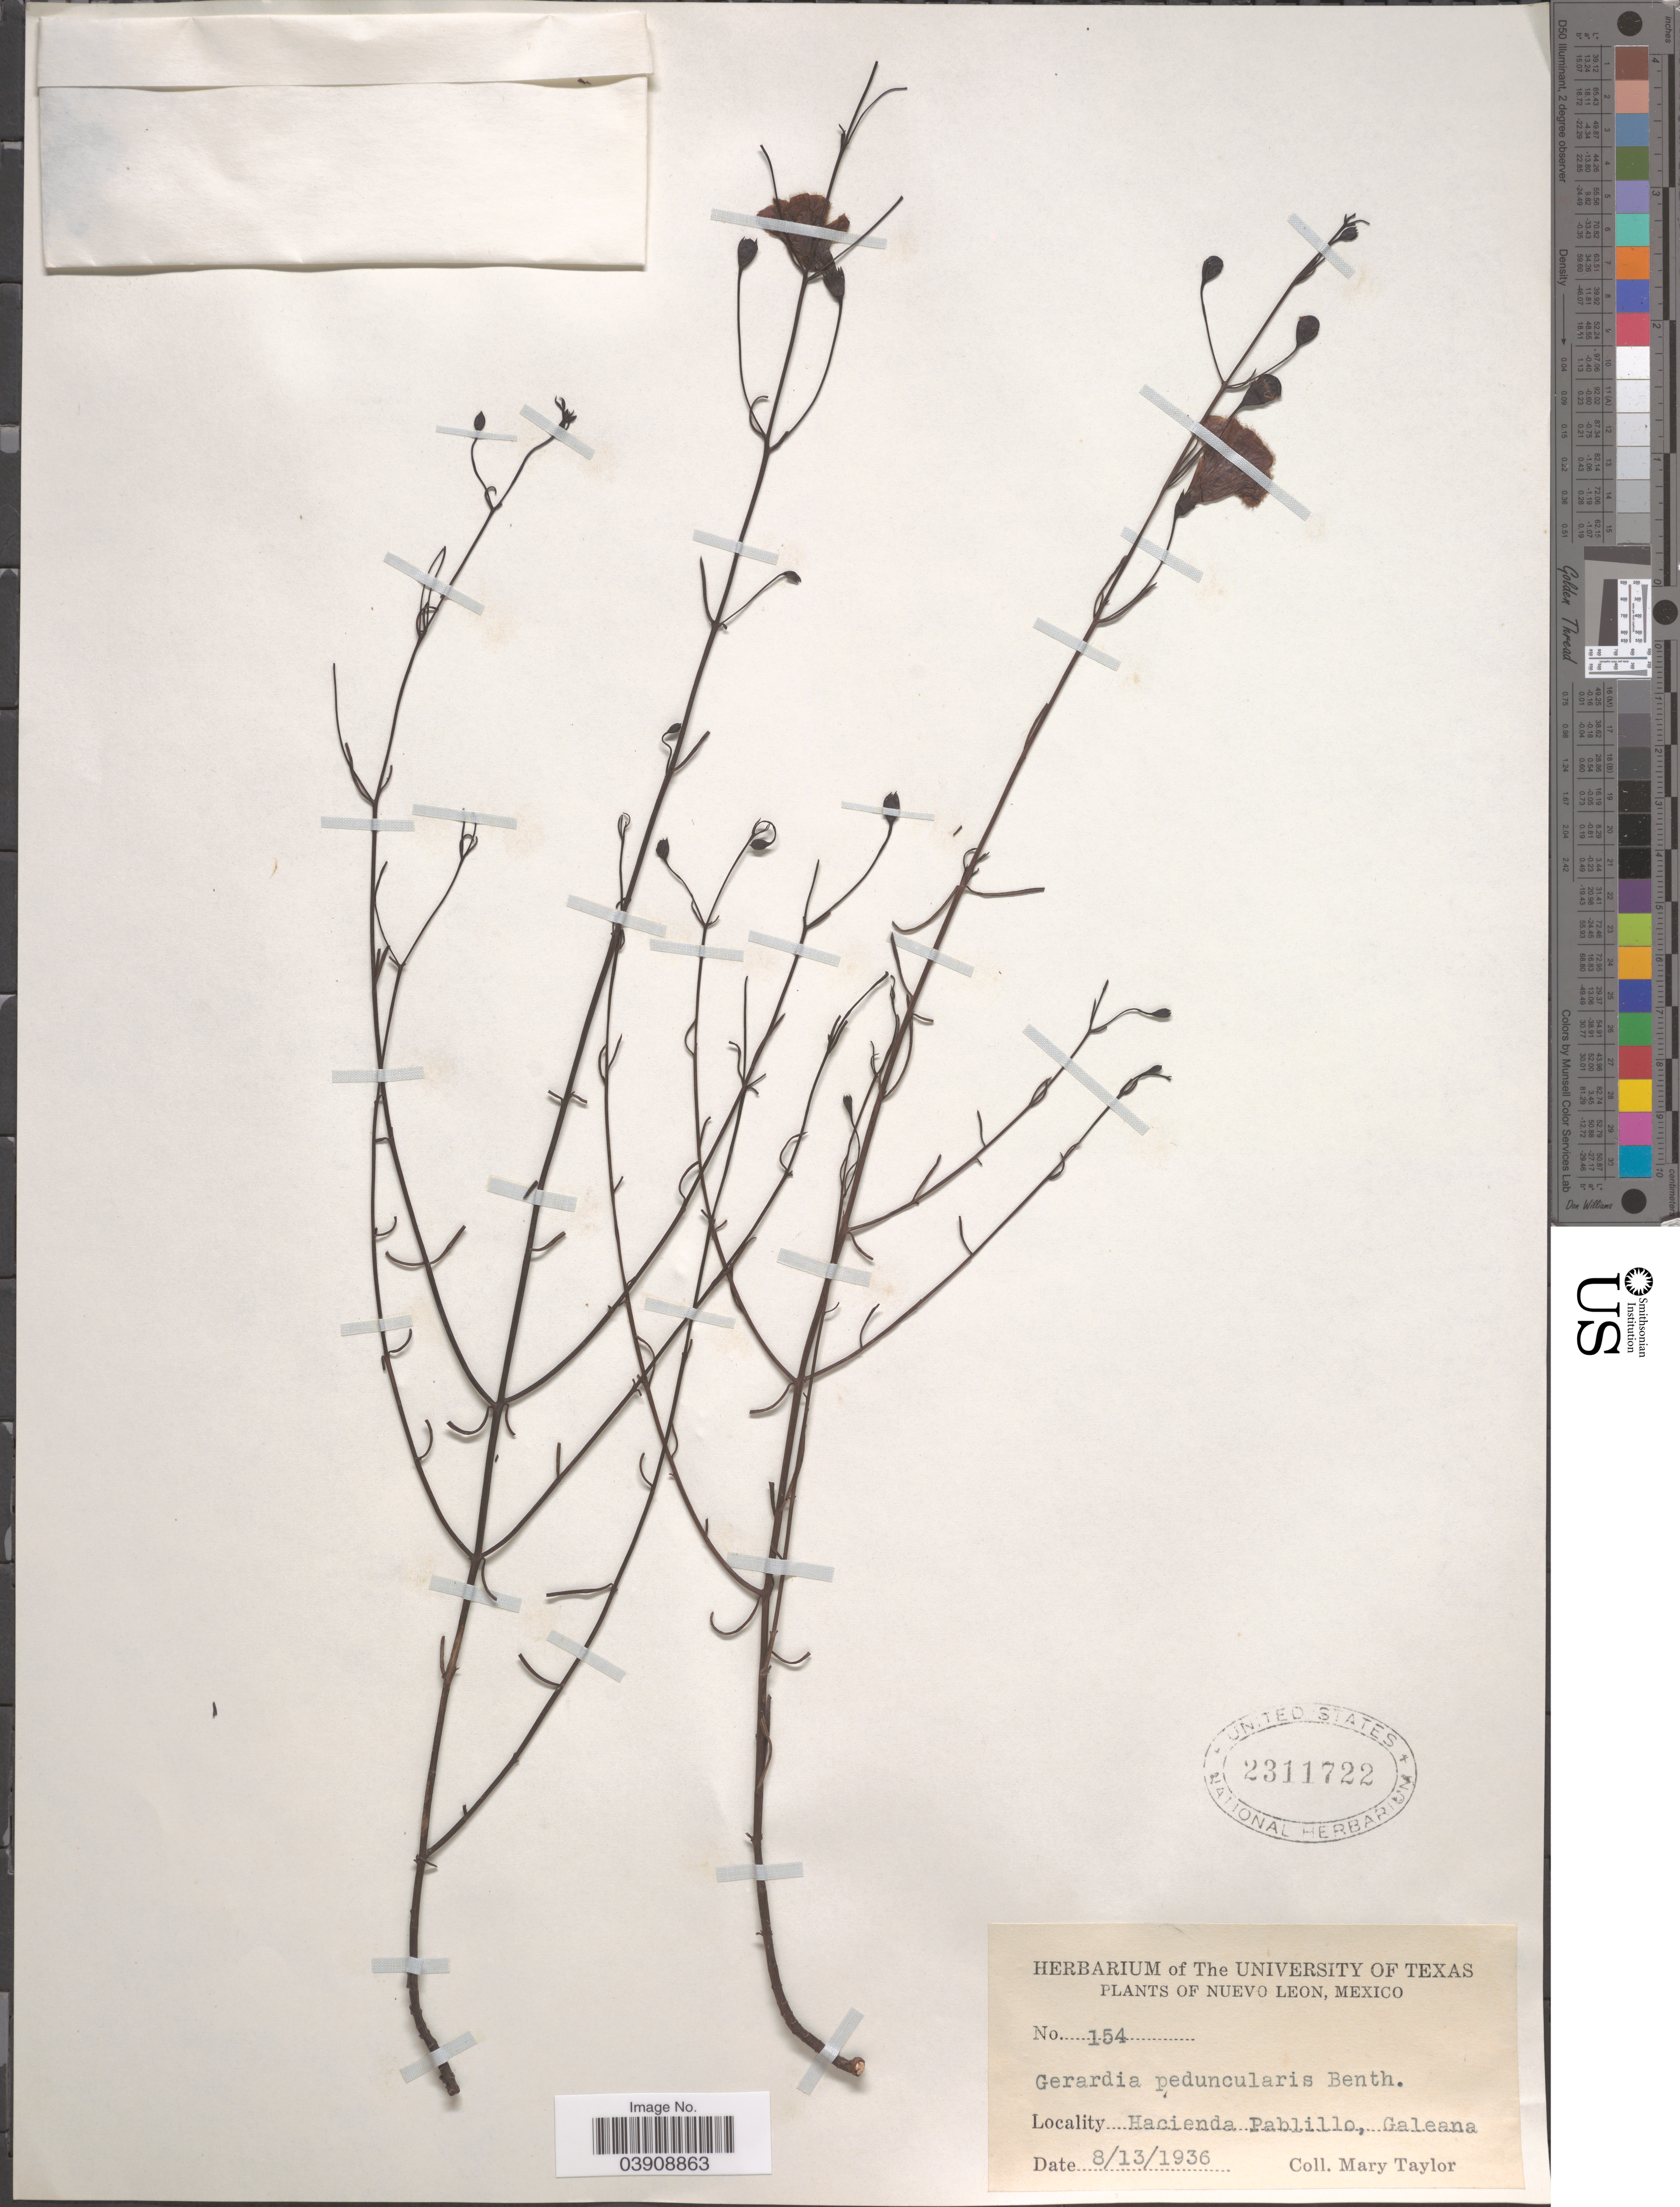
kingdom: Plantae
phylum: Tracheophyta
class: Magnoliopsida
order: Lamiales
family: Orobanchaceae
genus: Agalinis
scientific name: Agalinis peduncularis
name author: (Benth.) Pennell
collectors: M. S. Taylor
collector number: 154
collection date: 1936-08-13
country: Mexico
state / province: Nuevo León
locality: Hacienda Pablillo, Galeana.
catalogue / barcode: US 2311722